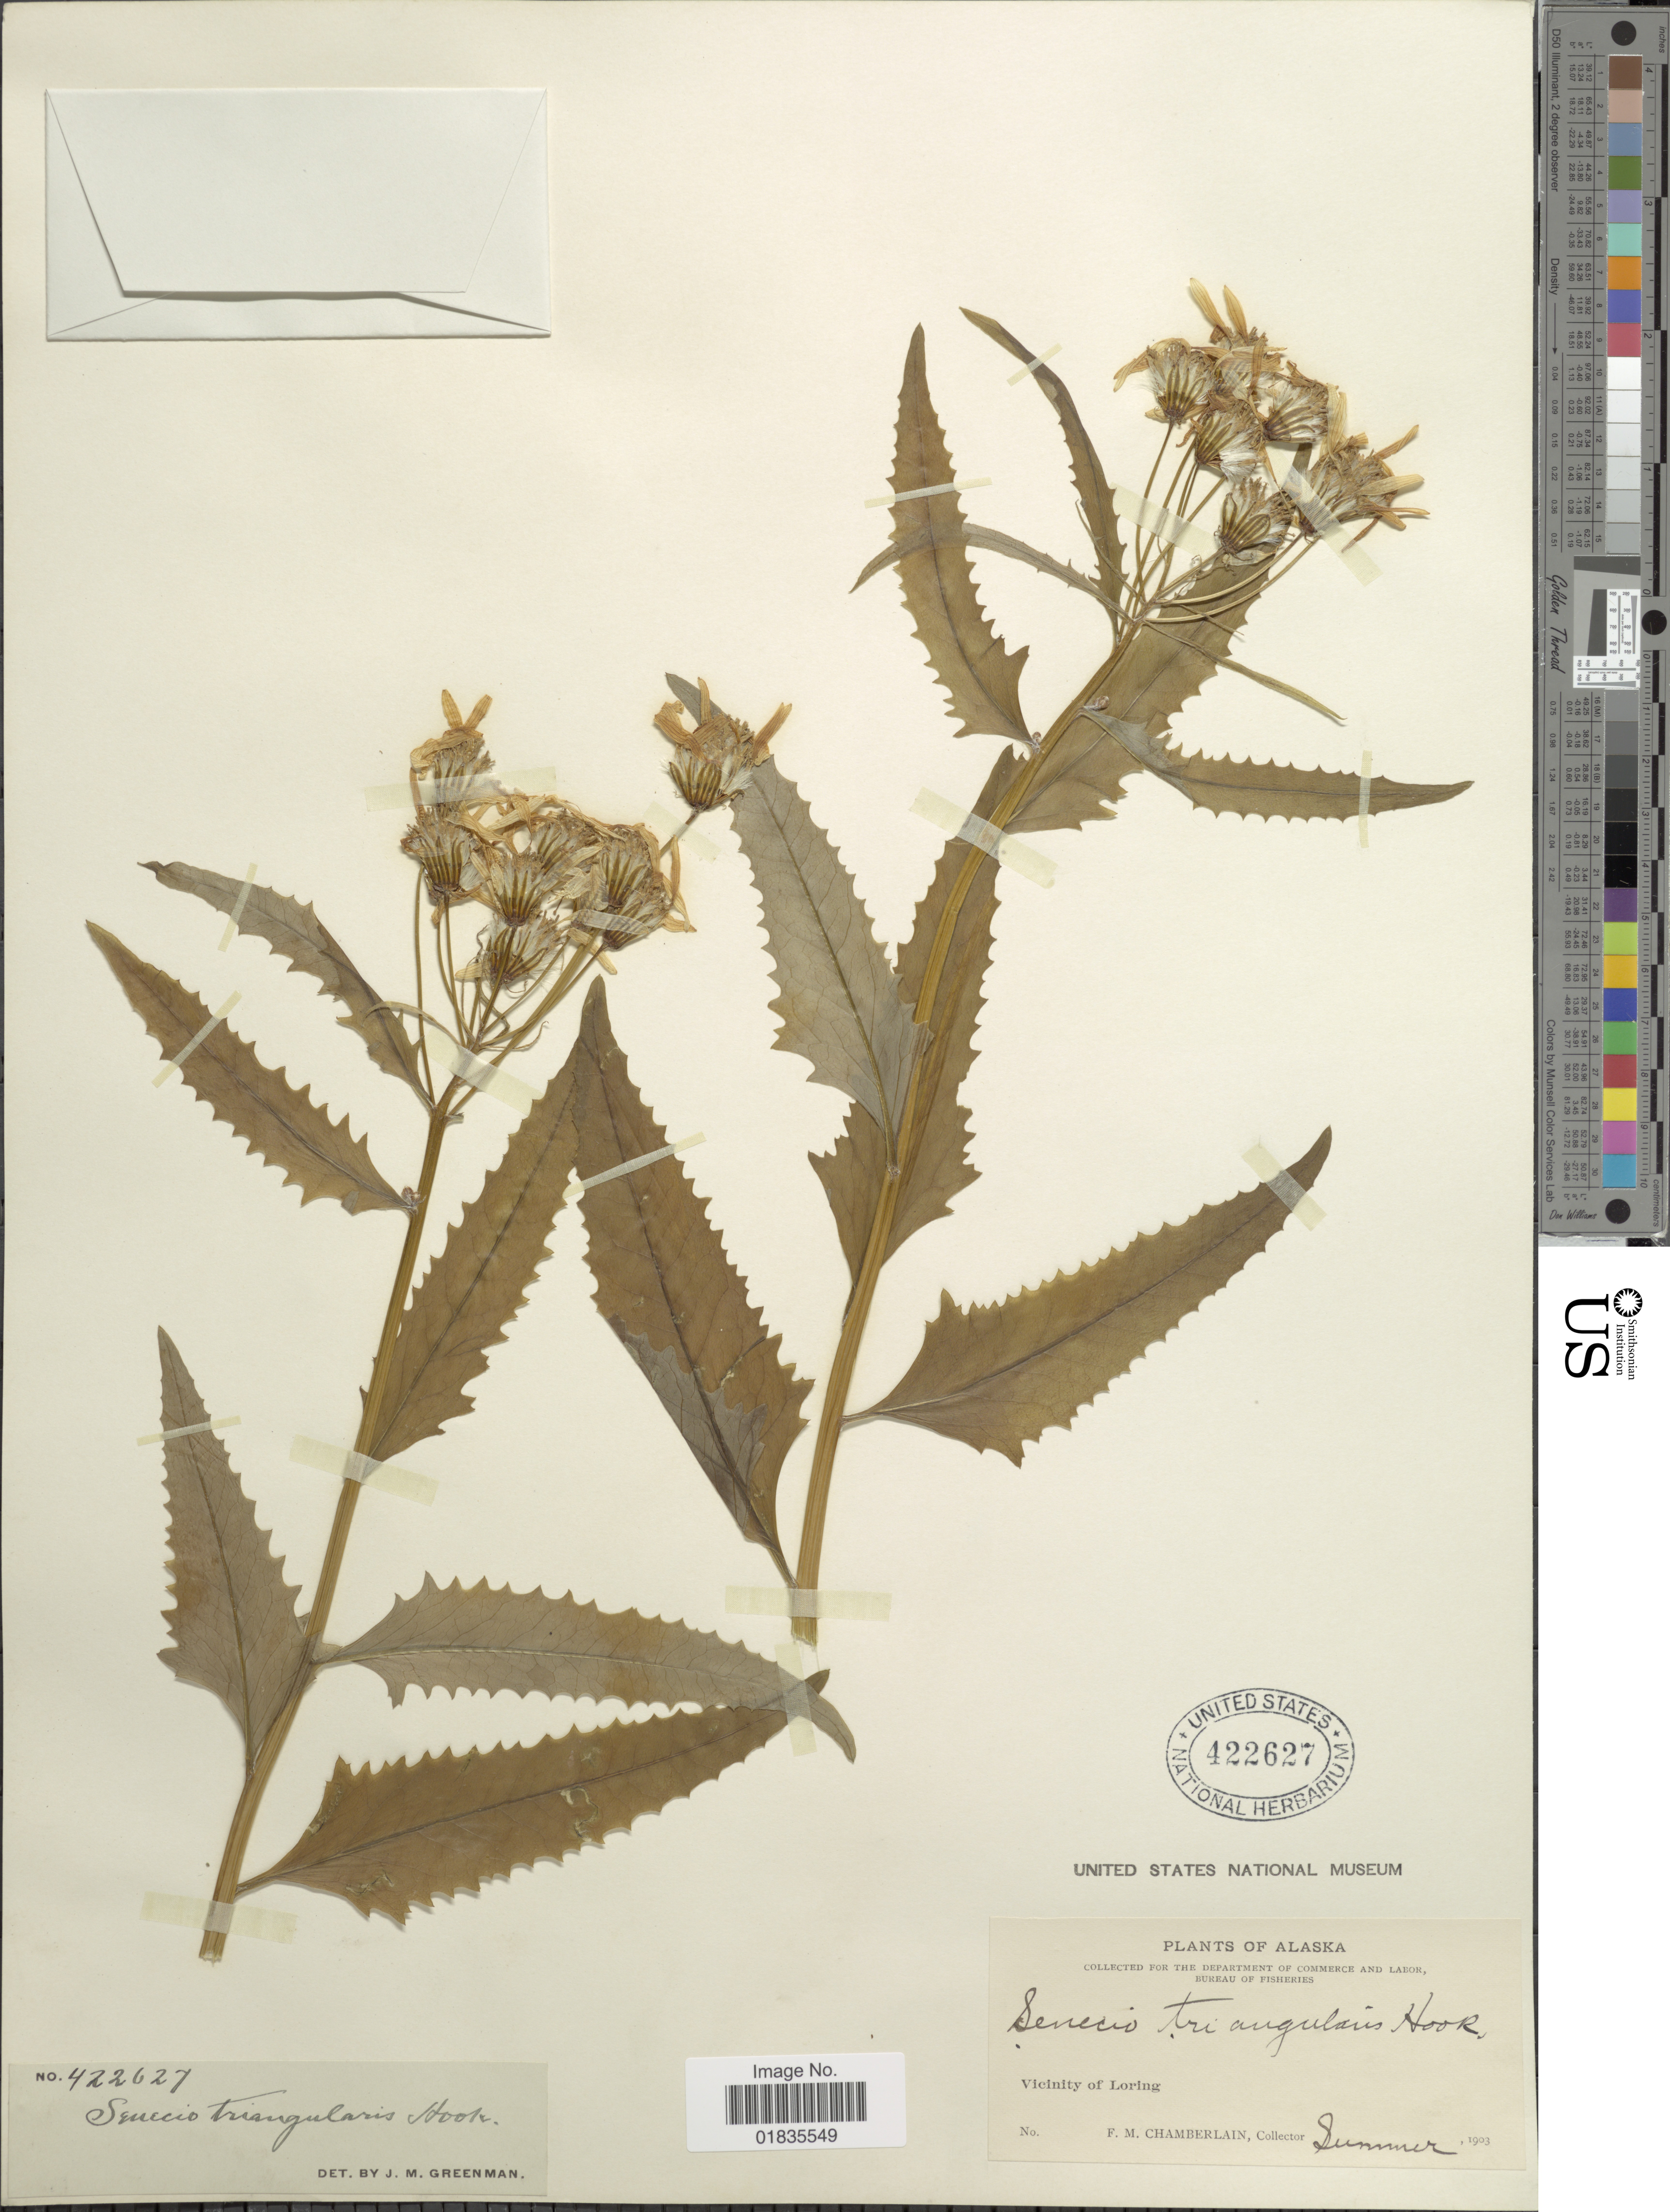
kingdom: Plantae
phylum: Tracheophyta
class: Magnoliopsida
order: Asterales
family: Asteraceae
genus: Senecio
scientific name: Senecio triangularis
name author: Hook.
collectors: F. Chamberlain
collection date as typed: summer 1903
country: United States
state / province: Alaska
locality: Vicinity of Loring.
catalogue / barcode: US 422627